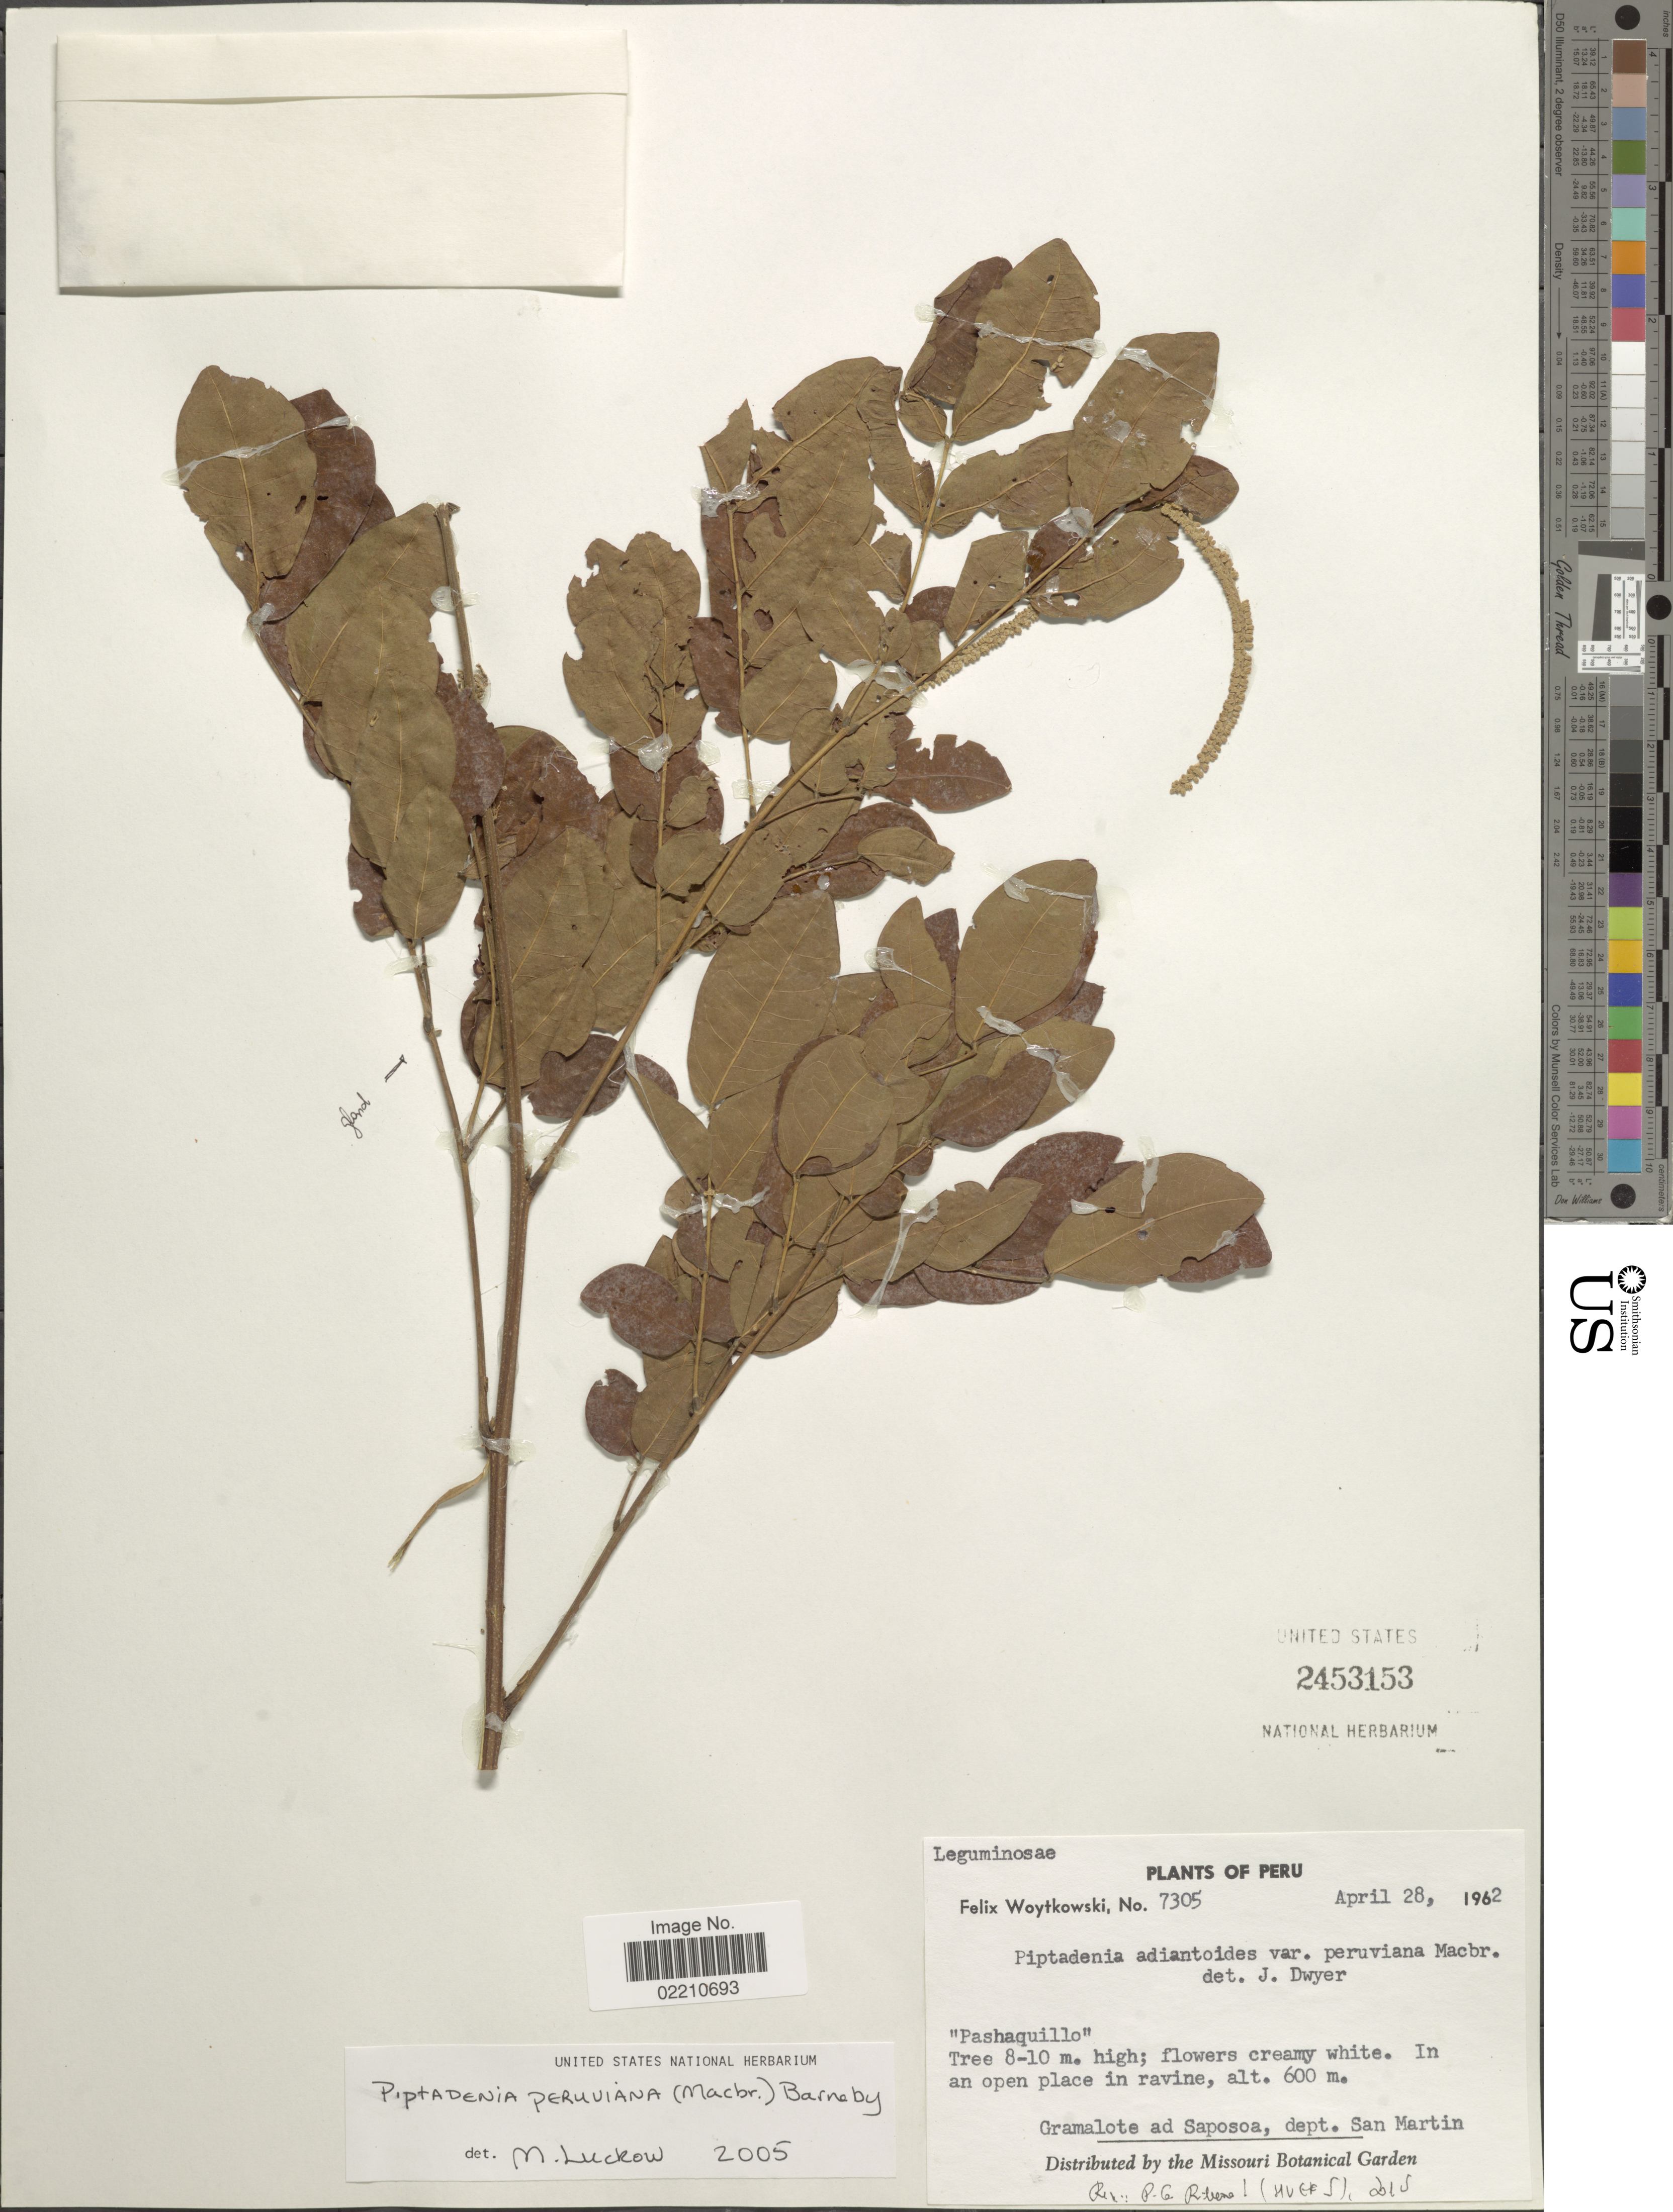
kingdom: Plantae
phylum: Tracheophyta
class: Magnoliopsida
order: Fabales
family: Fabaceae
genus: Piptadenia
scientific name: Piptadenia peruviana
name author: (J.F. Macbr.) Barneby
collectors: F. Woytkowski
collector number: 7305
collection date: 1962-04-28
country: Peru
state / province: San Martín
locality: In an open place in ravine, Gramalote ad Saposoa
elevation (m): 600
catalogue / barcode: US 2453153